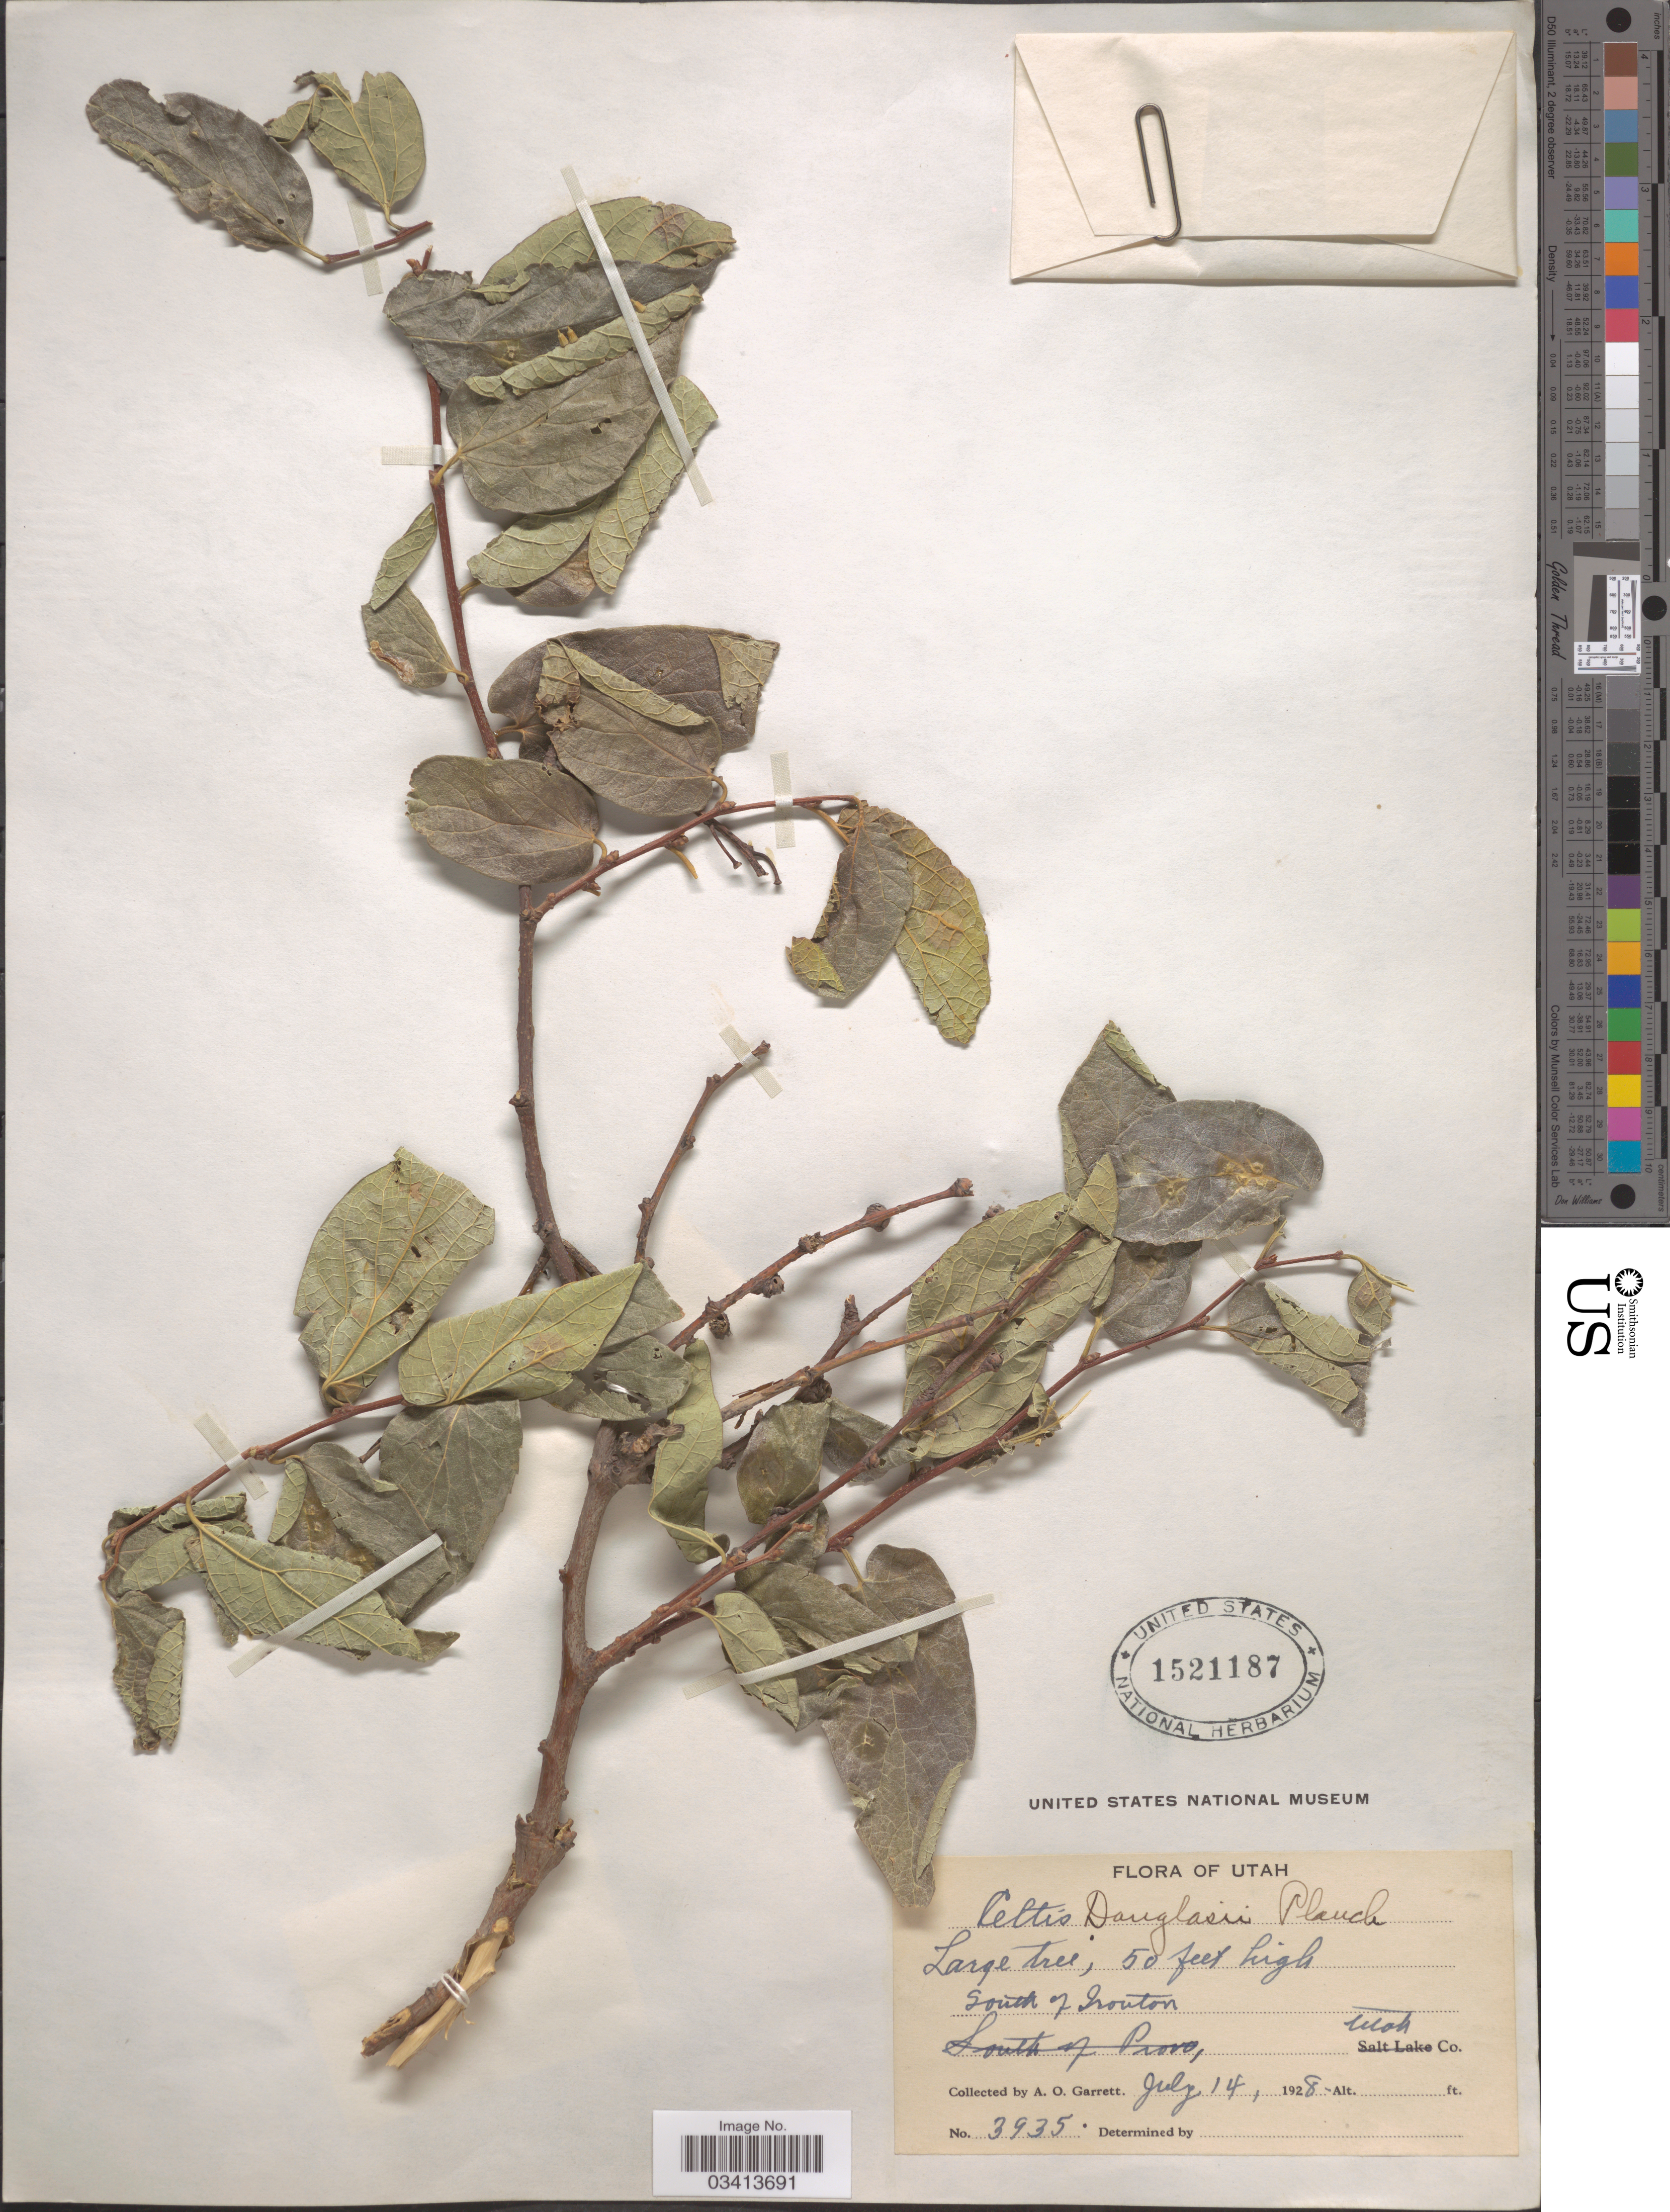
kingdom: Plantae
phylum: Tracheophyta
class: Magnoliopsida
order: Rosales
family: Cannabaceae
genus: Celtis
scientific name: Celtis laevigata var. reticulata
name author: (Torr.) L.D. Benson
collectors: A. O. Garrett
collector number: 3935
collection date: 1928-07-14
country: United States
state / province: Utah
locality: South of Ironton. Utah Co.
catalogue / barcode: US 1521187